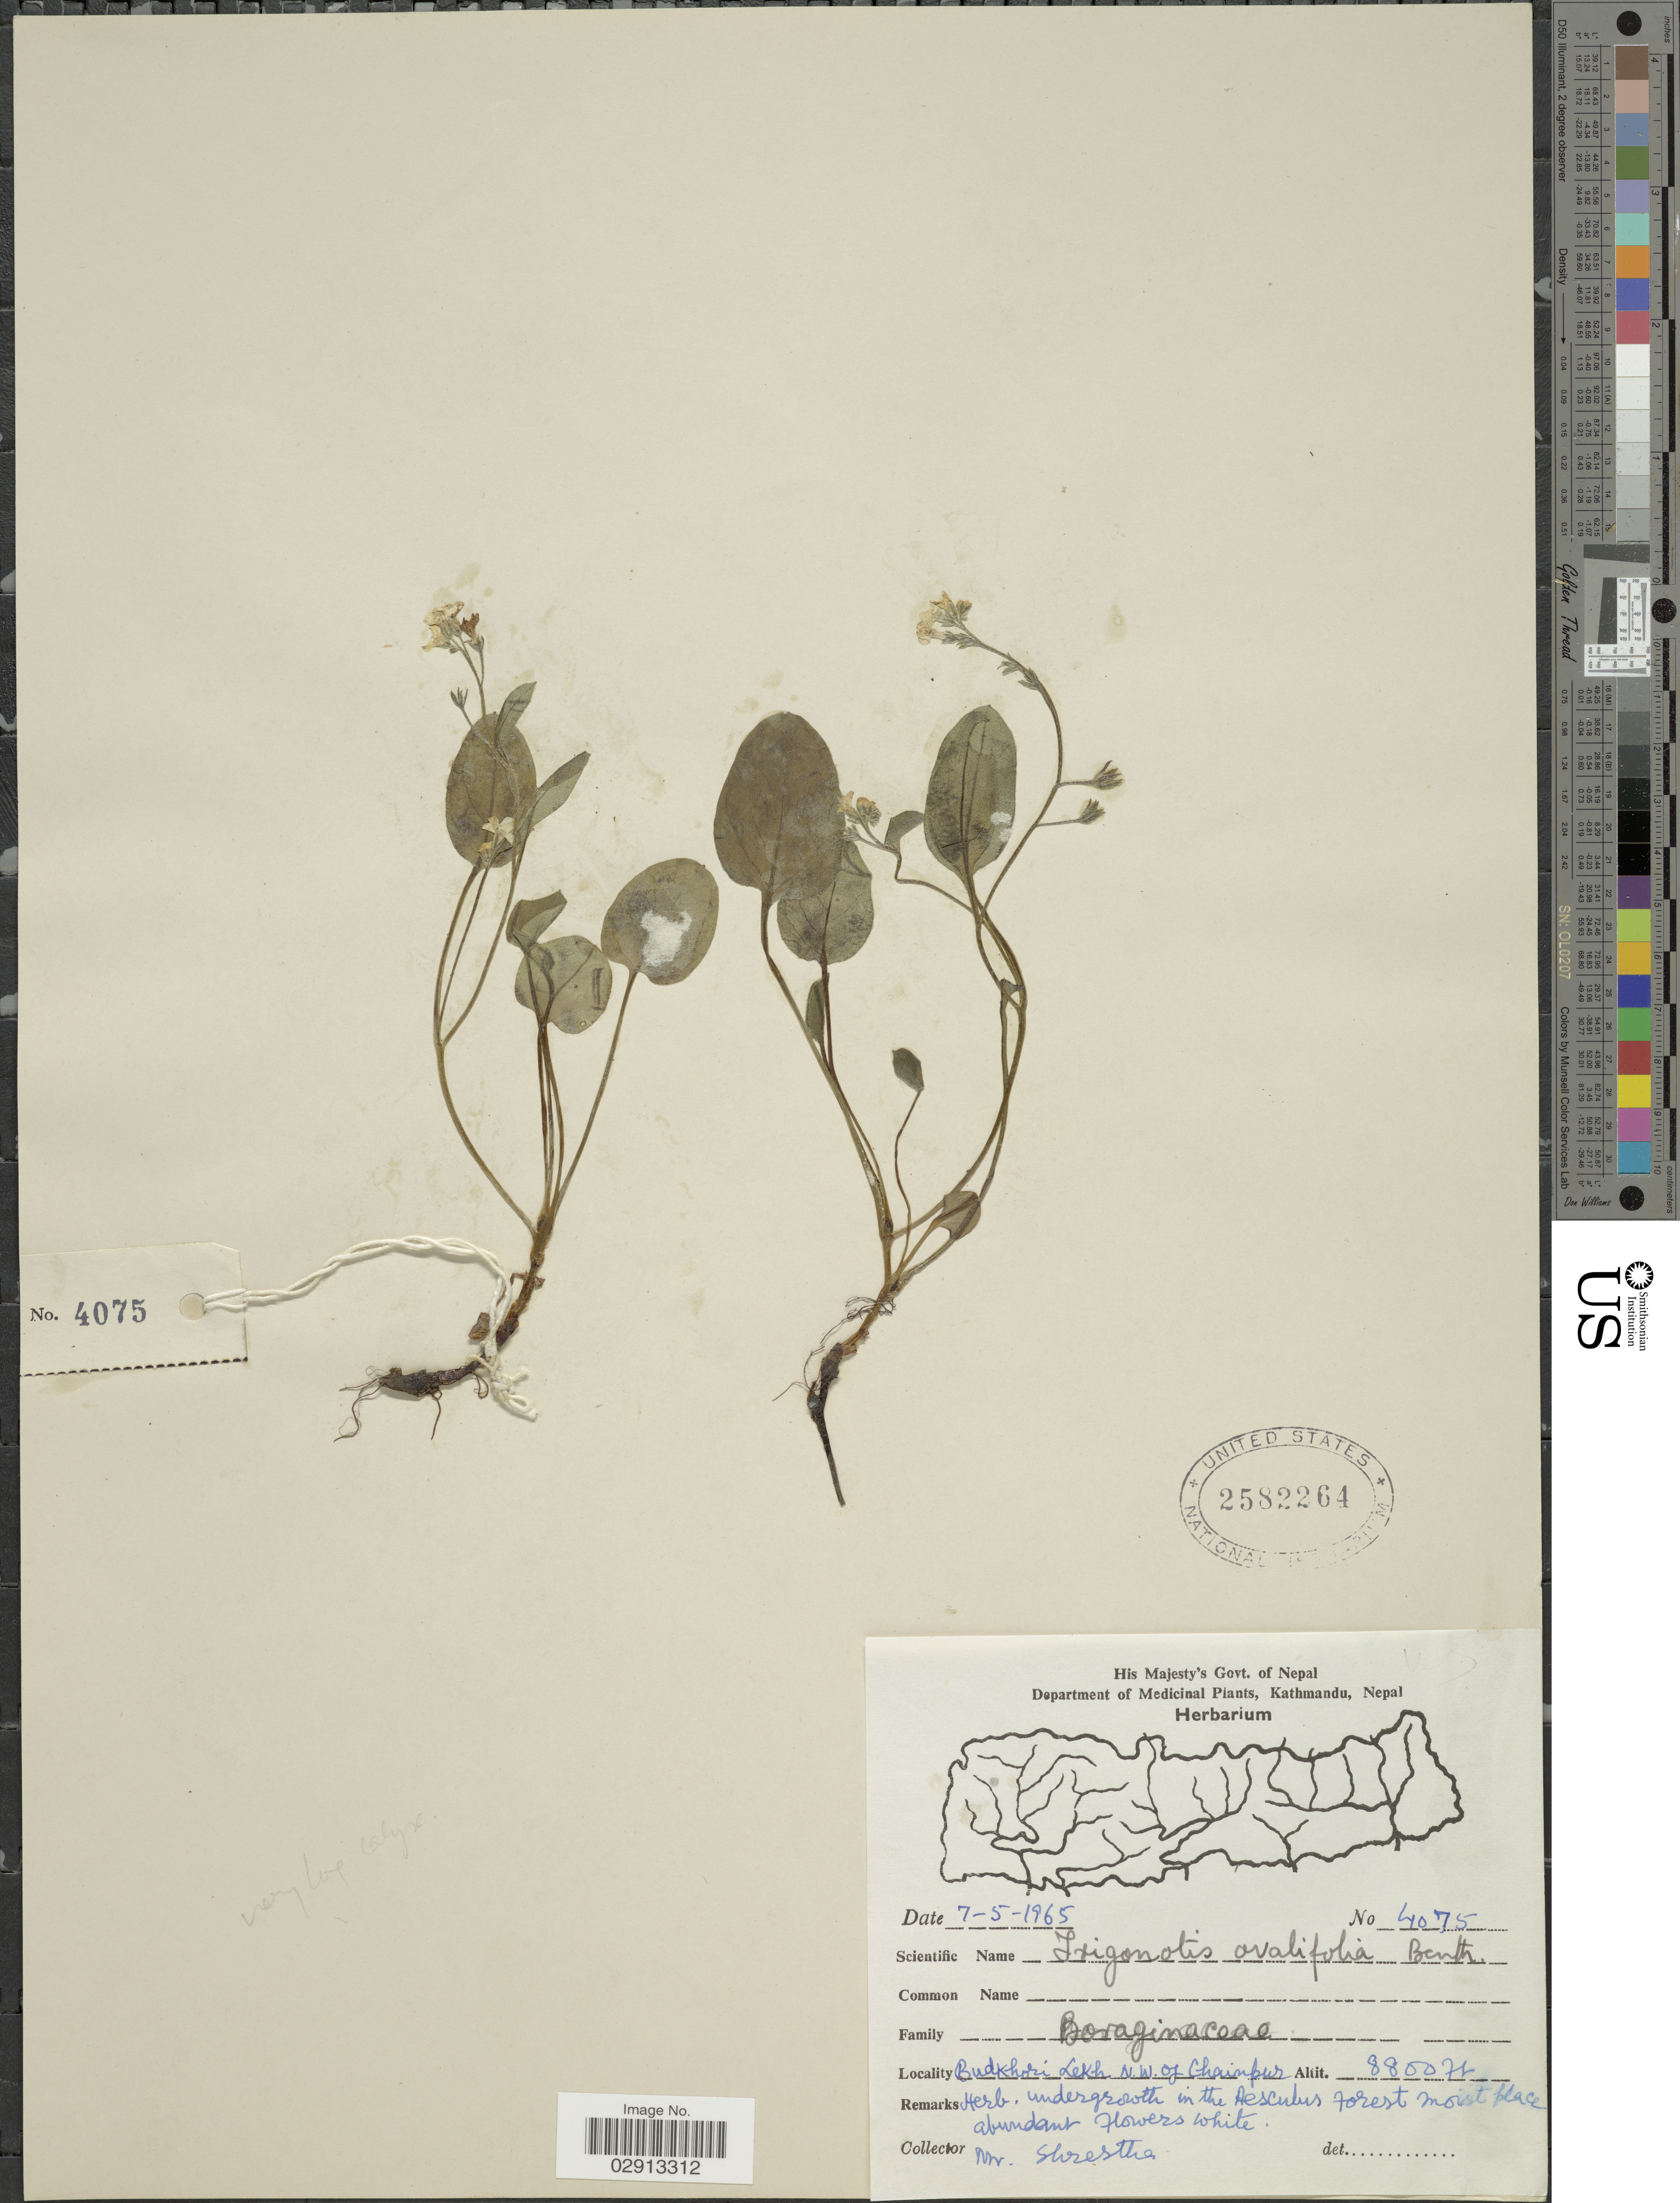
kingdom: Plantae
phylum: Tracheophyta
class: Magnoliopsida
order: Boraginales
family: Boraginaceae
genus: Trigonotis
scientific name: Trigonotis ovalifolia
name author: Benth. ex C.B. Clarke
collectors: -. Shrestha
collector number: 4075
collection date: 1965-05-07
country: Nepal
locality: Budkhori Lekh N. W. of Chainpur. In the Aesculus forest.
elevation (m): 2682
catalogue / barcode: US 2582264